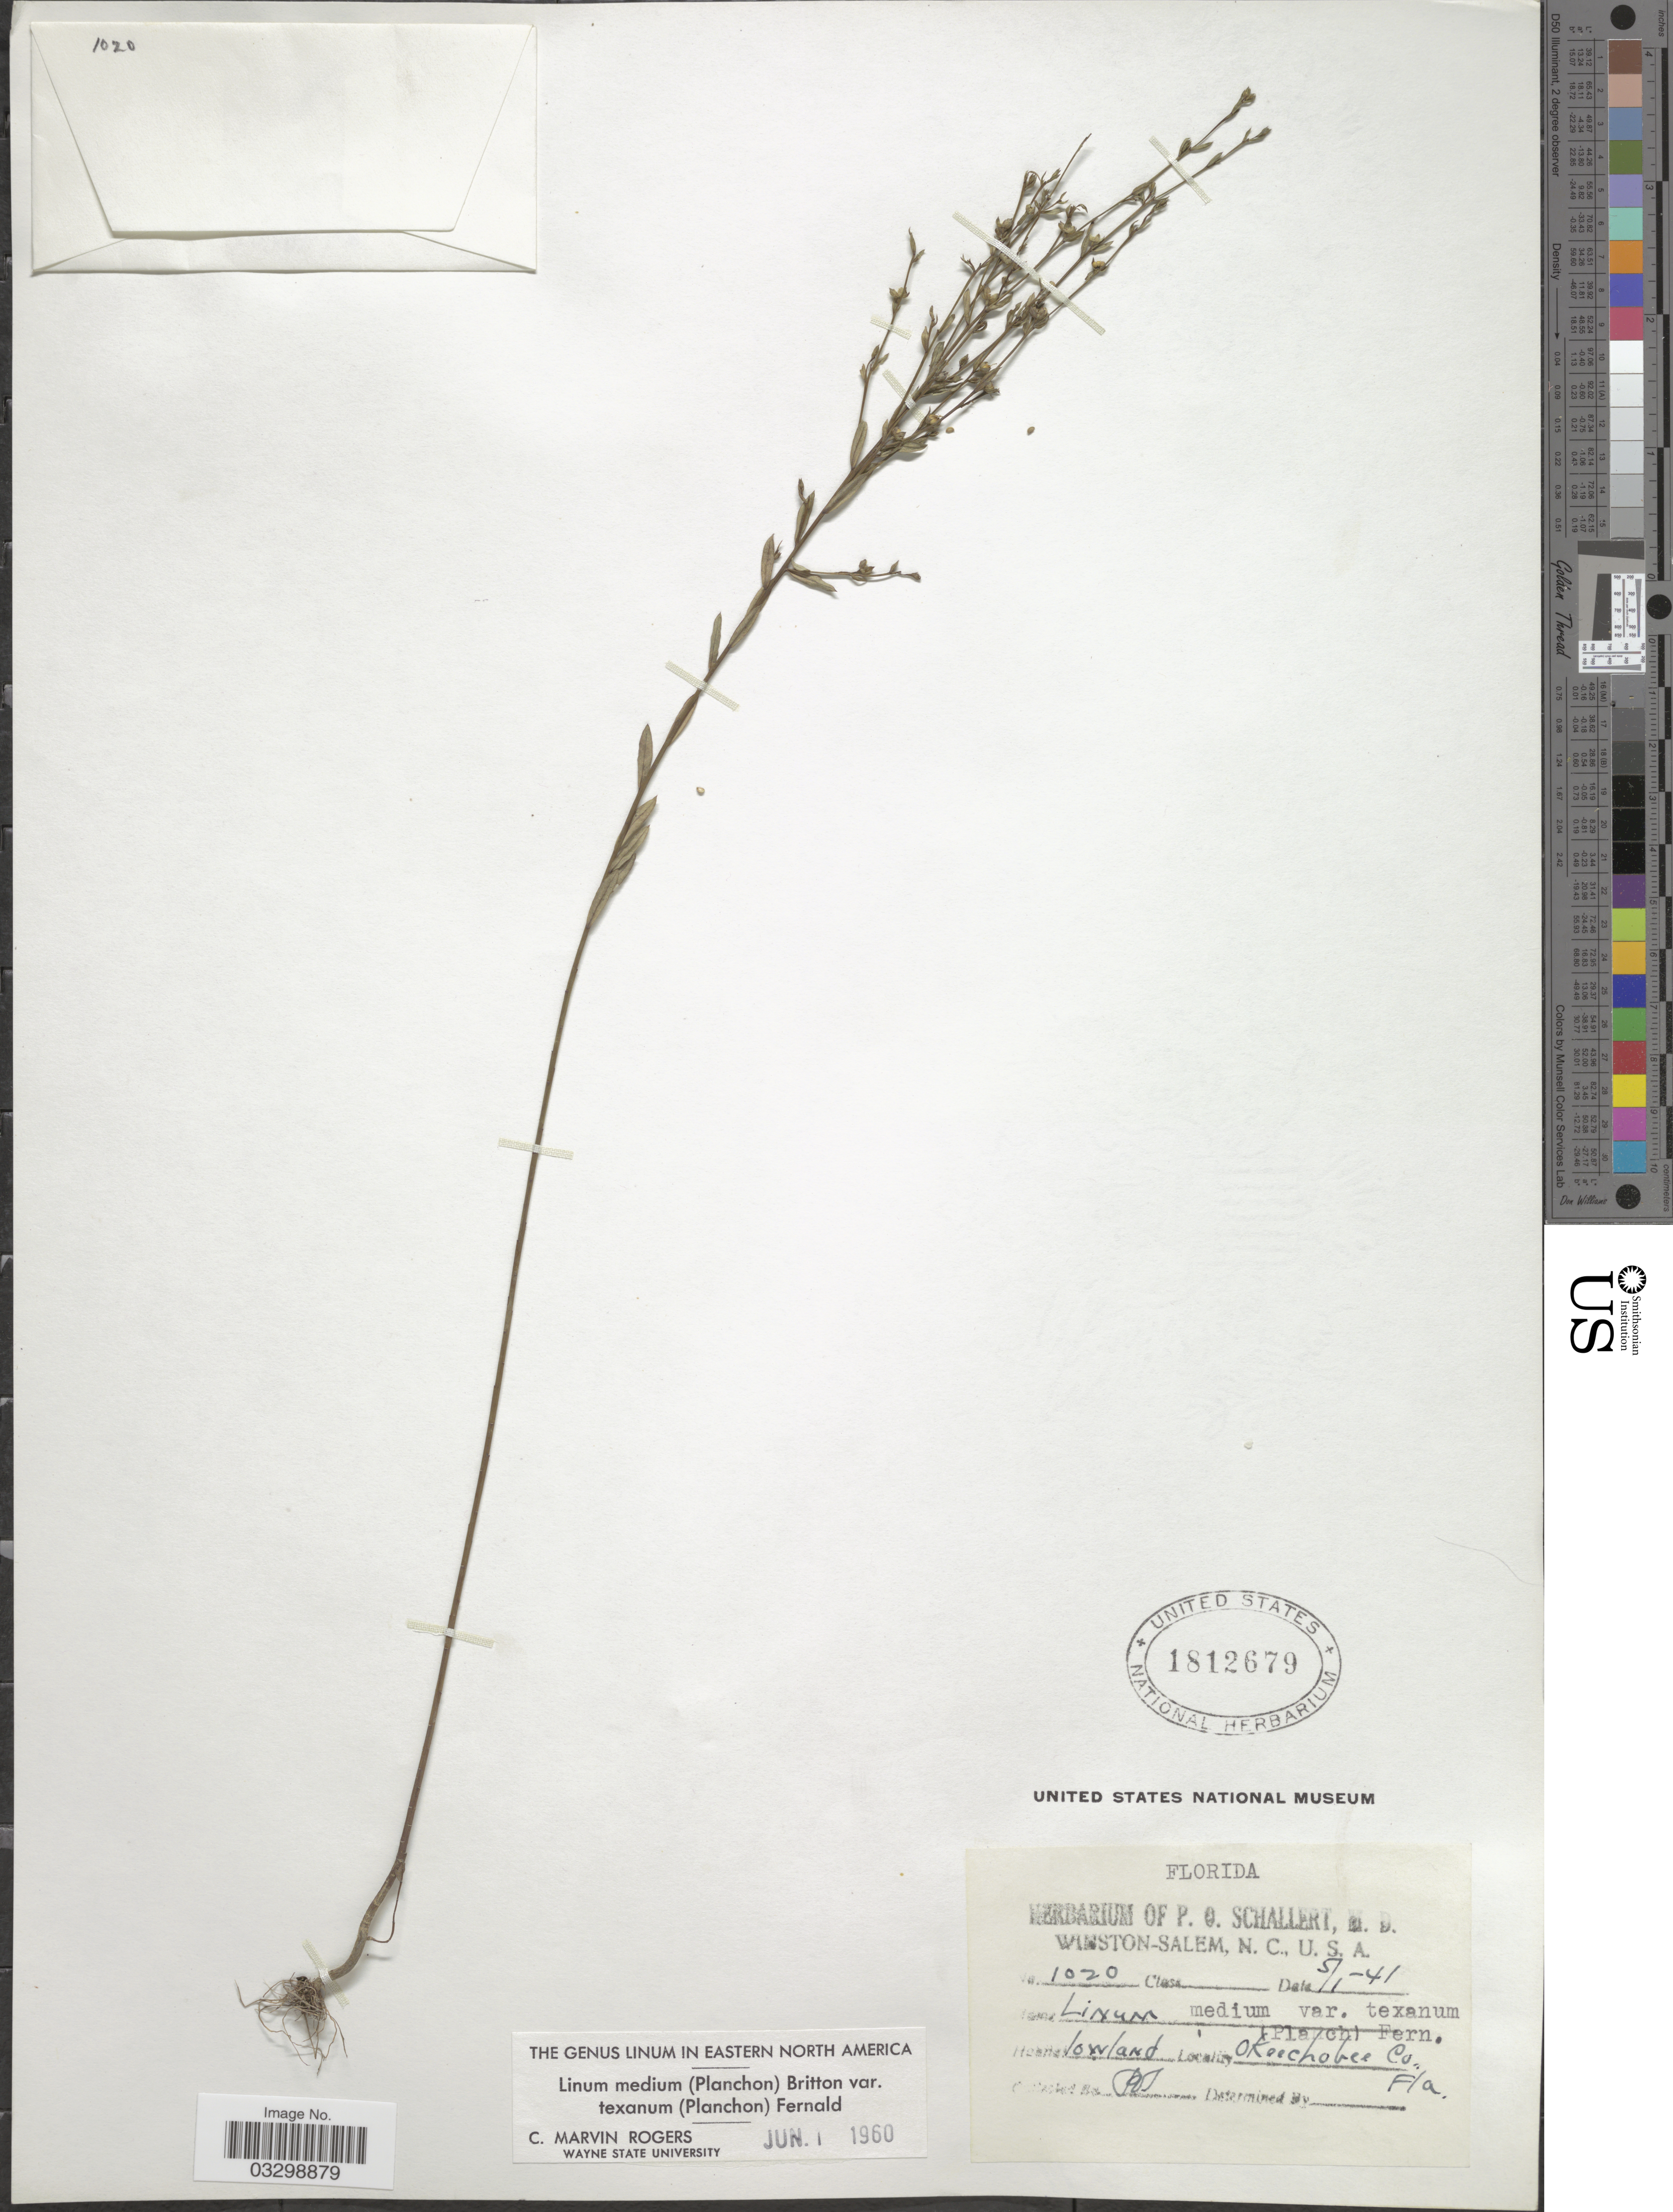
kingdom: Plantae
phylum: Tracheophyta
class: Magnoliopsida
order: Malpighiales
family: Linaceae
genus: Linum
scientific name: Linum medium var. texanum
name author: (Planch.) Fernald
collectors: P. Schallert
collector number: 1020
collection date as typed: Transcribed d/m/y: 1/5/41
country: United States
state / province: Florida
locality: Okeechobee Co.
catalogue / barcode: US 1812679